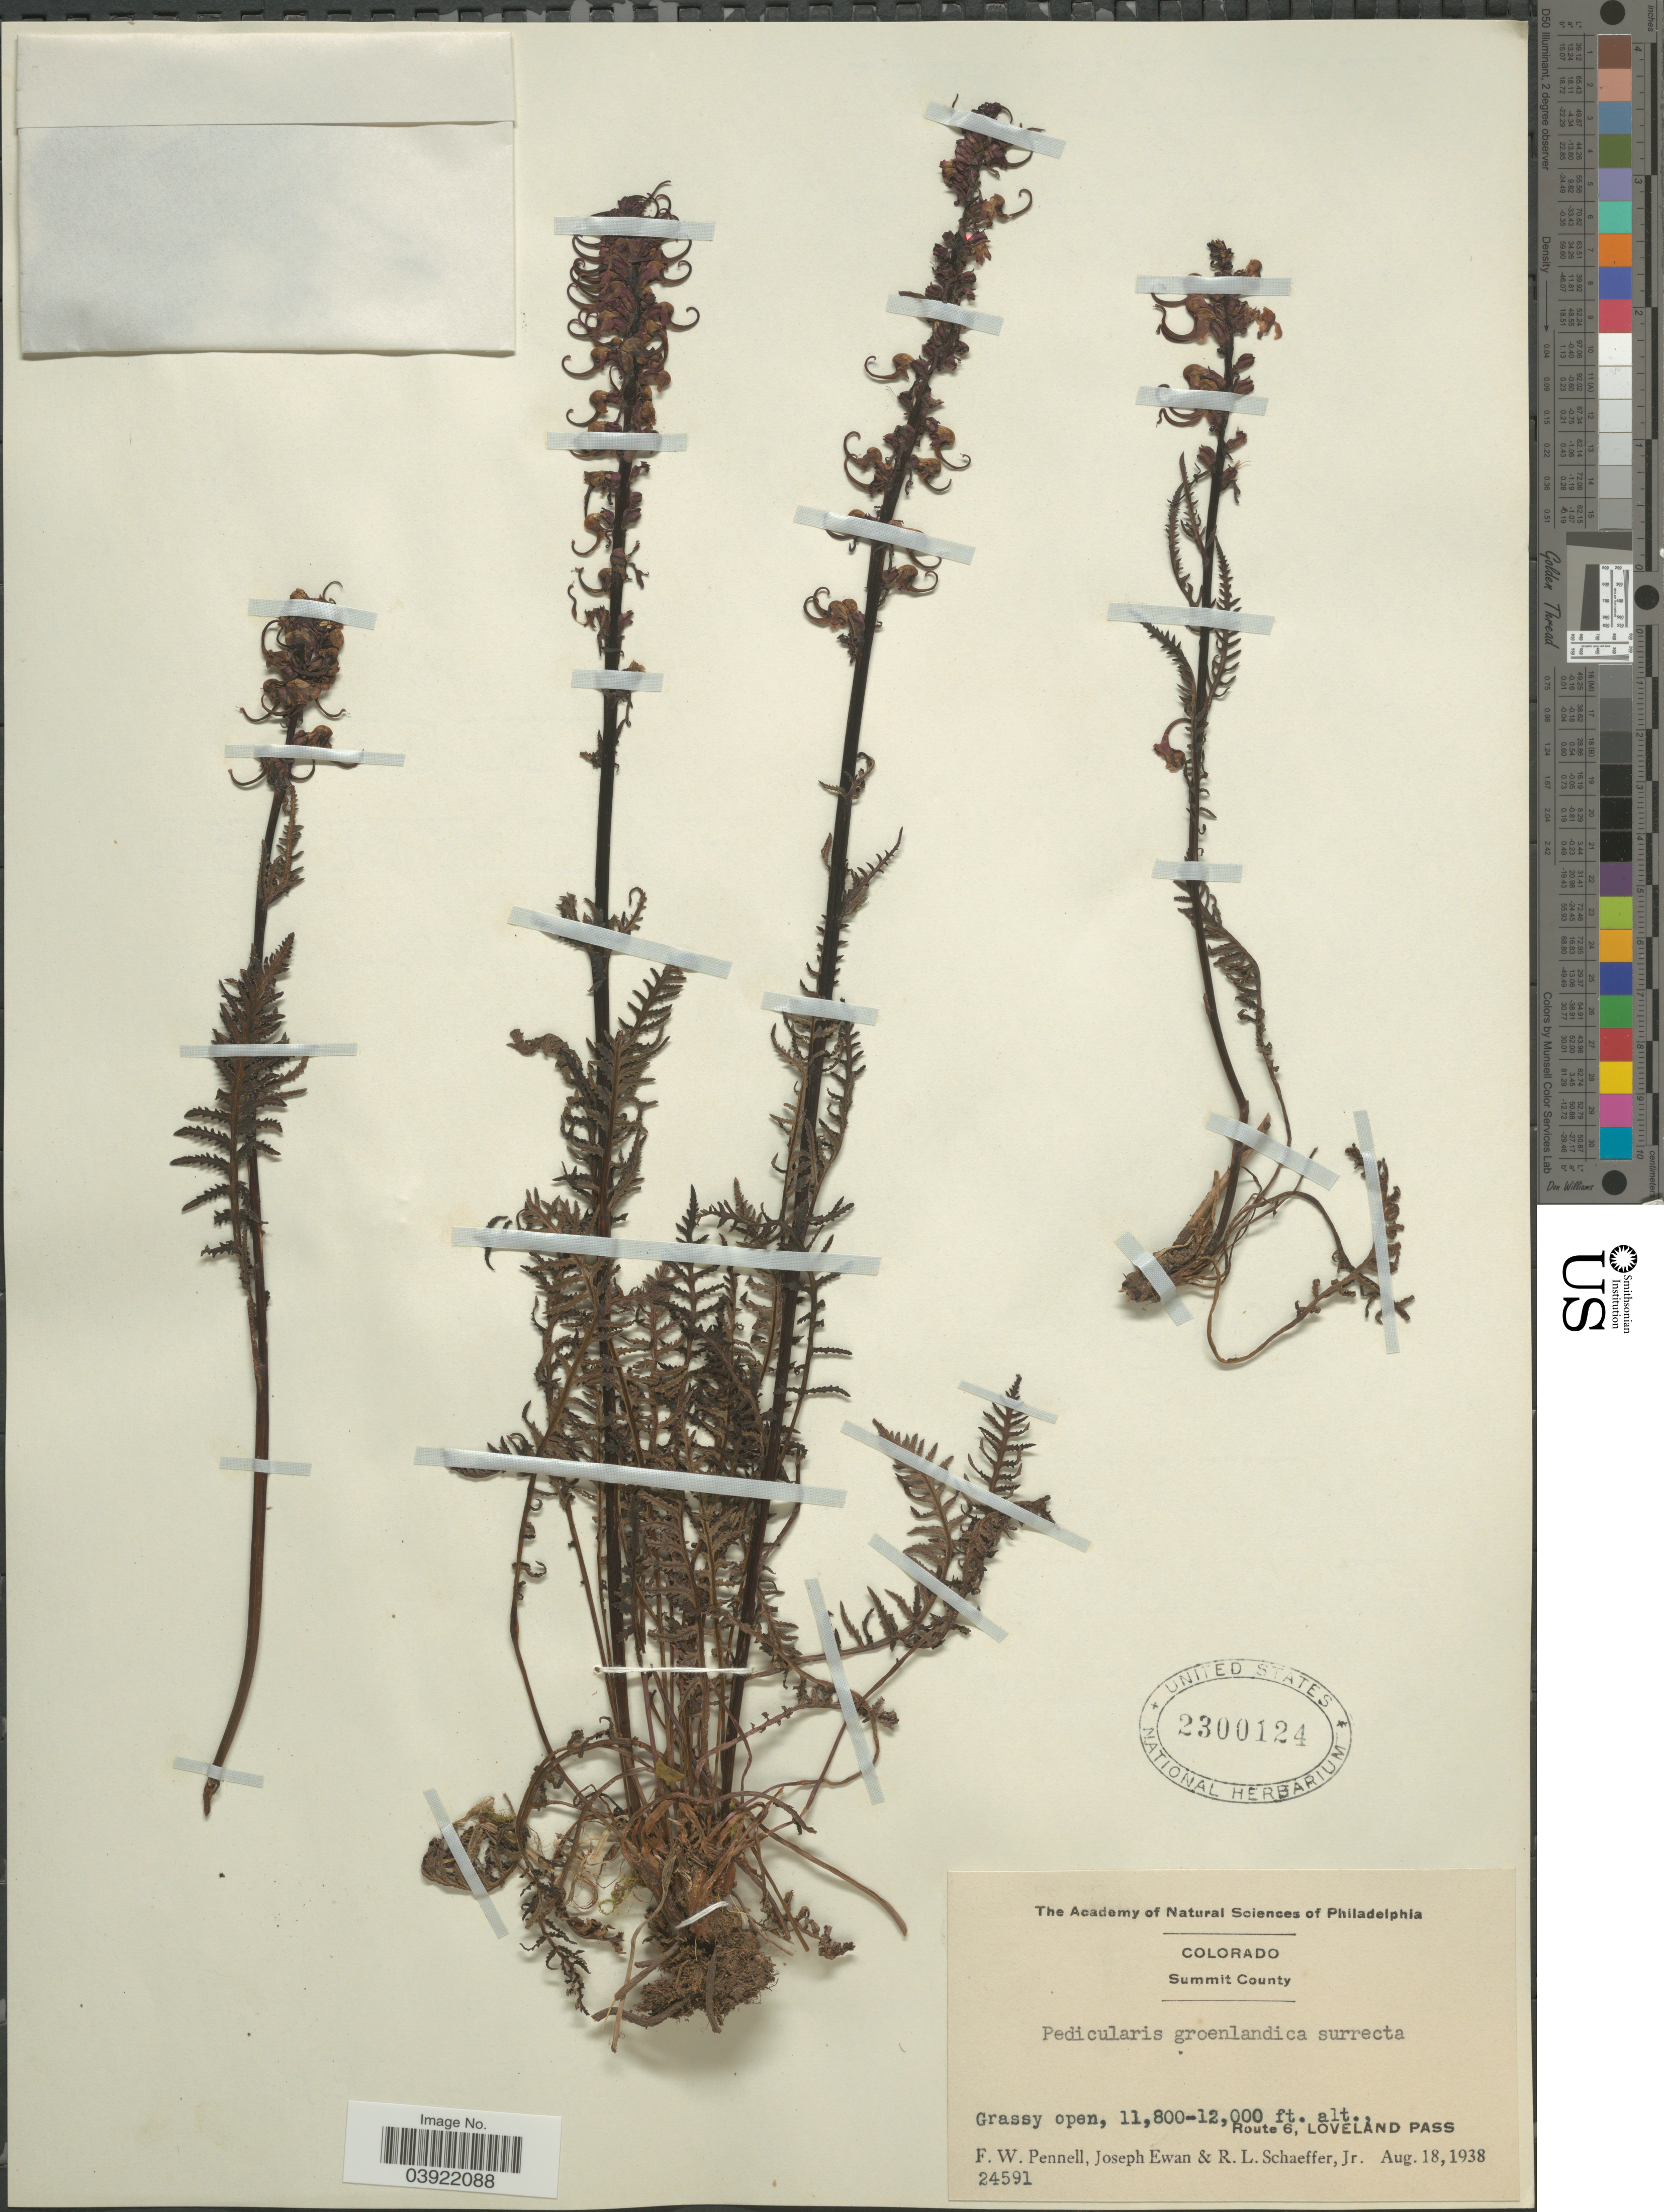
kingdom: Plantae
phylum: Tracheophyta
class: Magnoliopsida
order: Lamiales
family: Orobanchaceae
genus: Pedicularis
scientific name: Pedicularis groenlandica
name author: Retz.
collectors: F. W. Pennell, J. A. Ewan & R. L. Schaeffer Jr.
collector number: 24591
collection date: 1938-08-18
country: United States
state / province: Colorado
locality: Summit County. Route 6, Loveland Pass.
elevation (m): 3597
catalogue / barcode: US 2300124